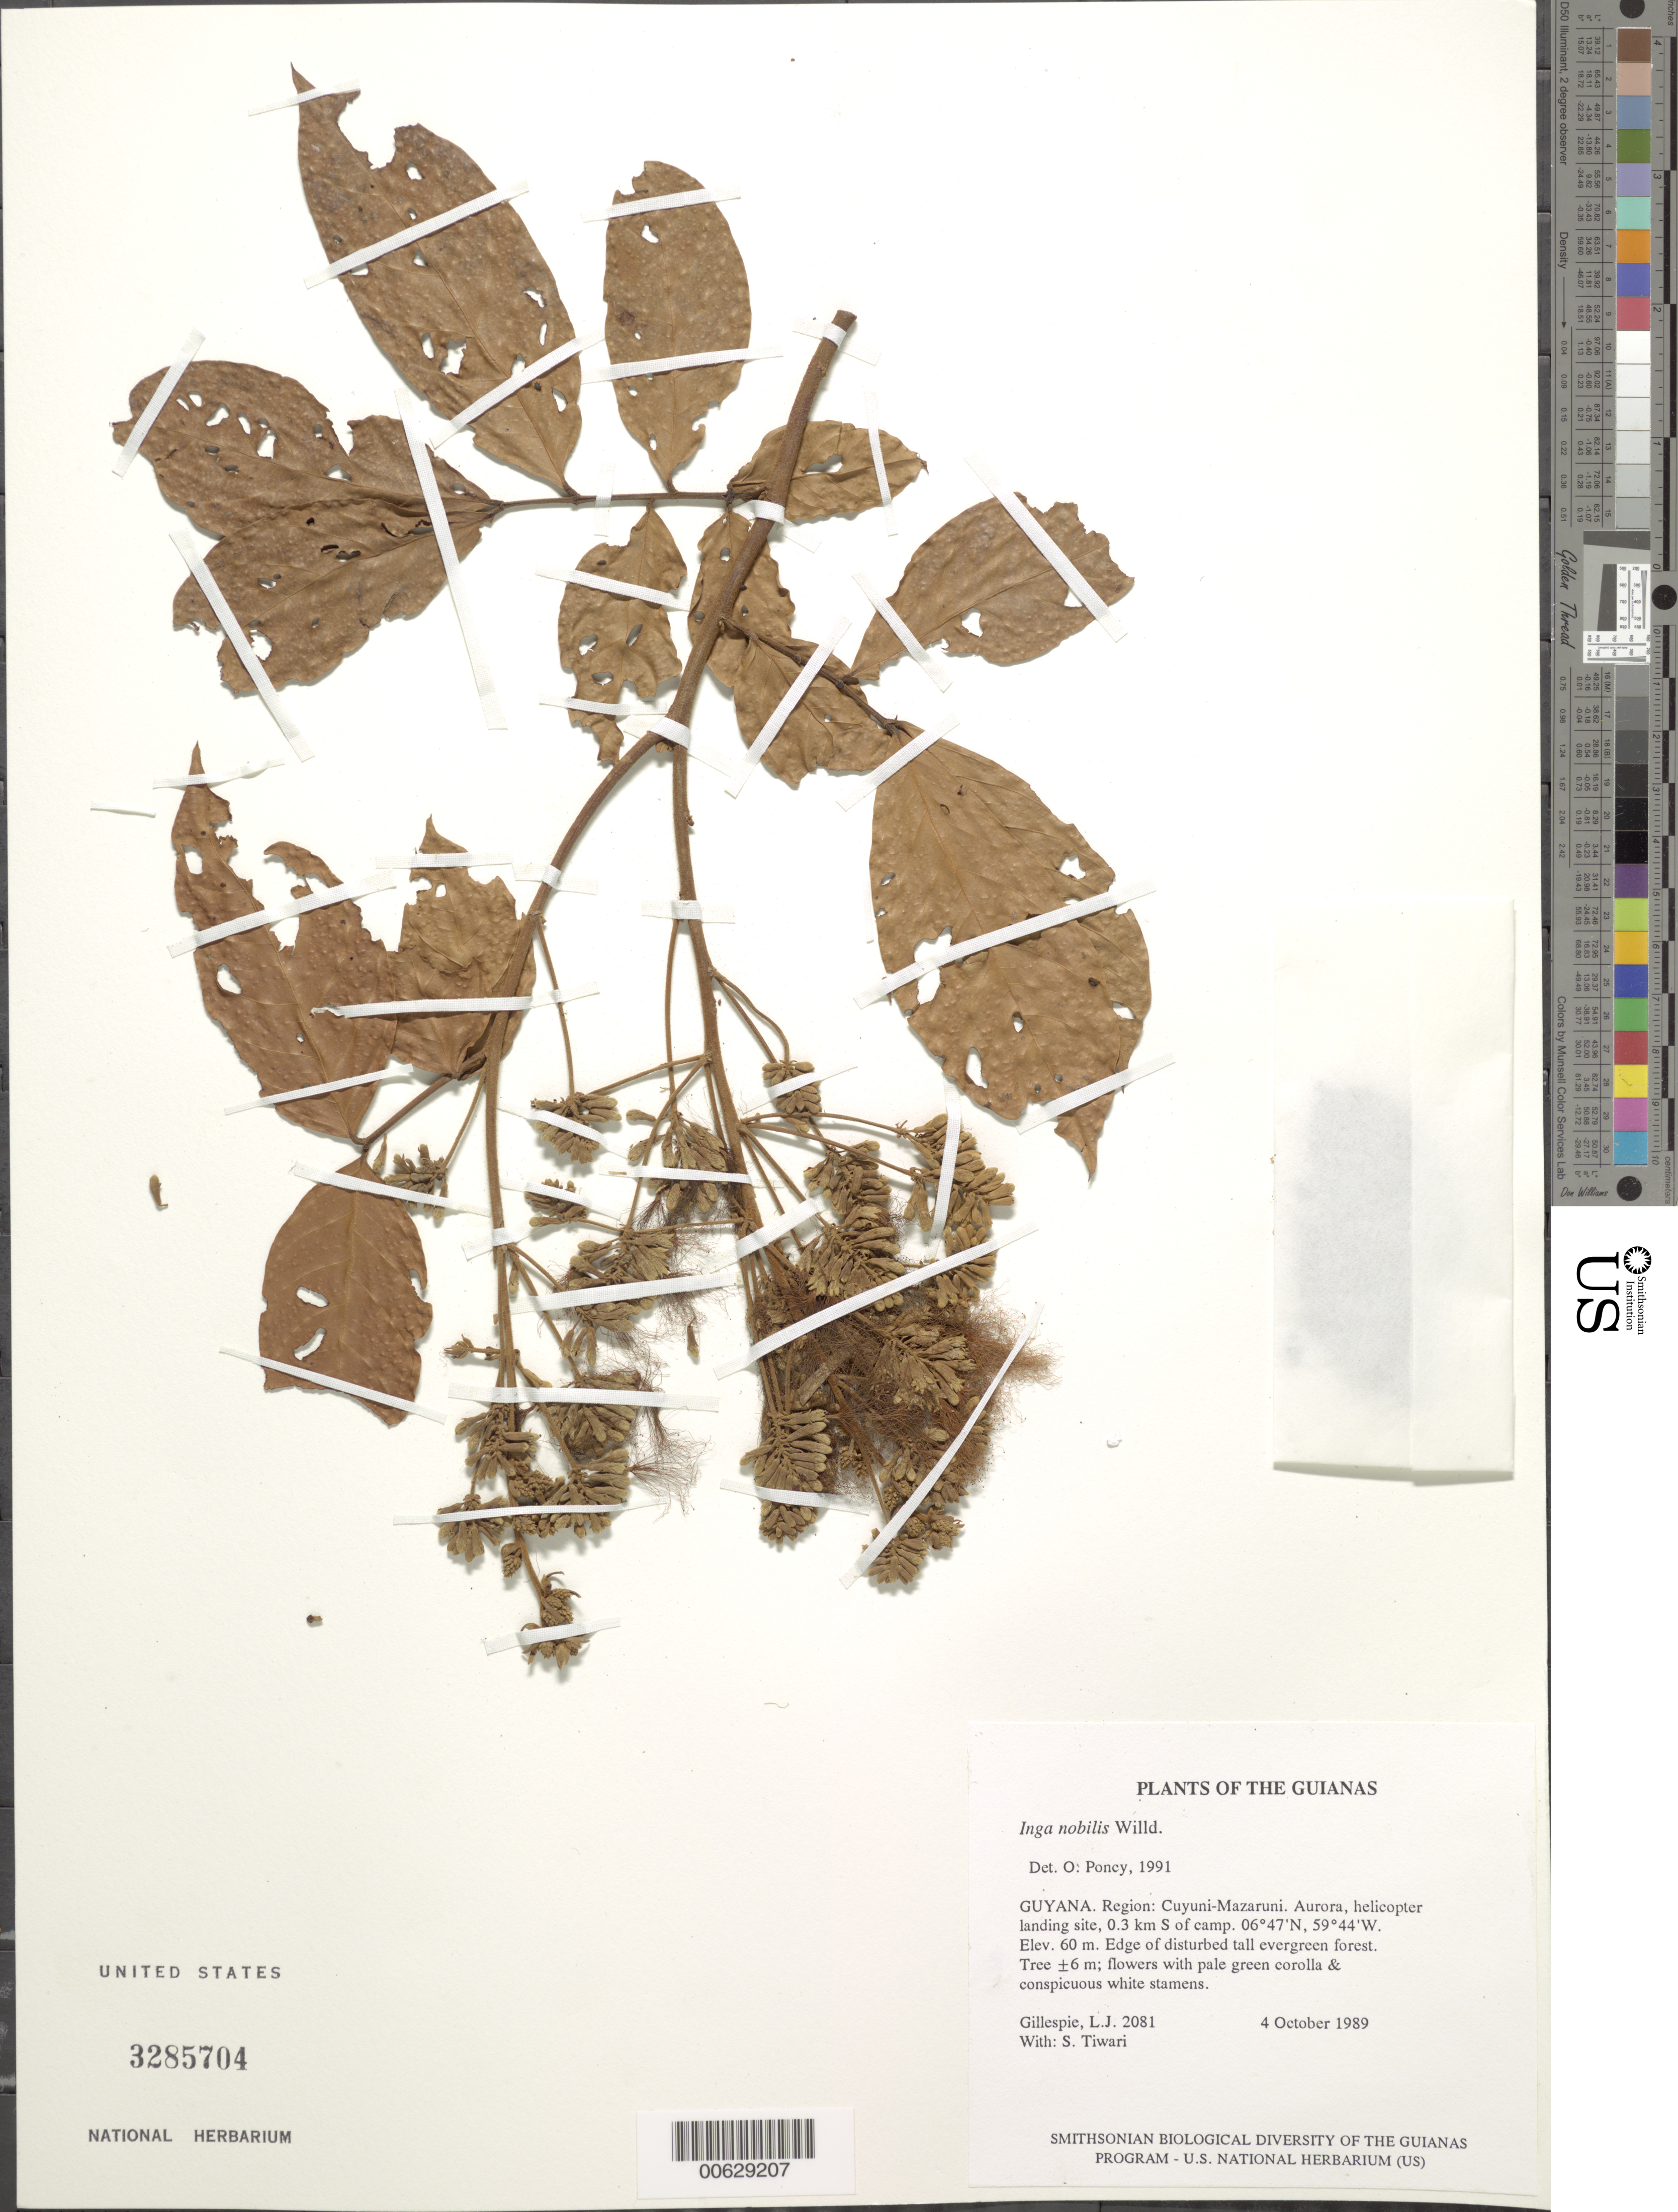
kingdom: Plantae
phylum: Tracheophyta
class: Magnoliopsida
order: Fabales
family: Fabaceae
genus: Inga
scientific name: Inga nobilis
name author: Willd.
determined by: Poncy, O.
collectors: L. J. Gillespie & S. Tiwari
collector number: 2081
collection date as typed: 4 October 1989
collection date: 1989-10-04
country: Guyana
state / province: Cuyuni-Mazaruni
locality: Aurora, helicopter landing site, 0.3 km S of camp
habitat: Edge of disturbed tall evergreen forest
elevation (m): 60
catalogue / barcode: US 3285704